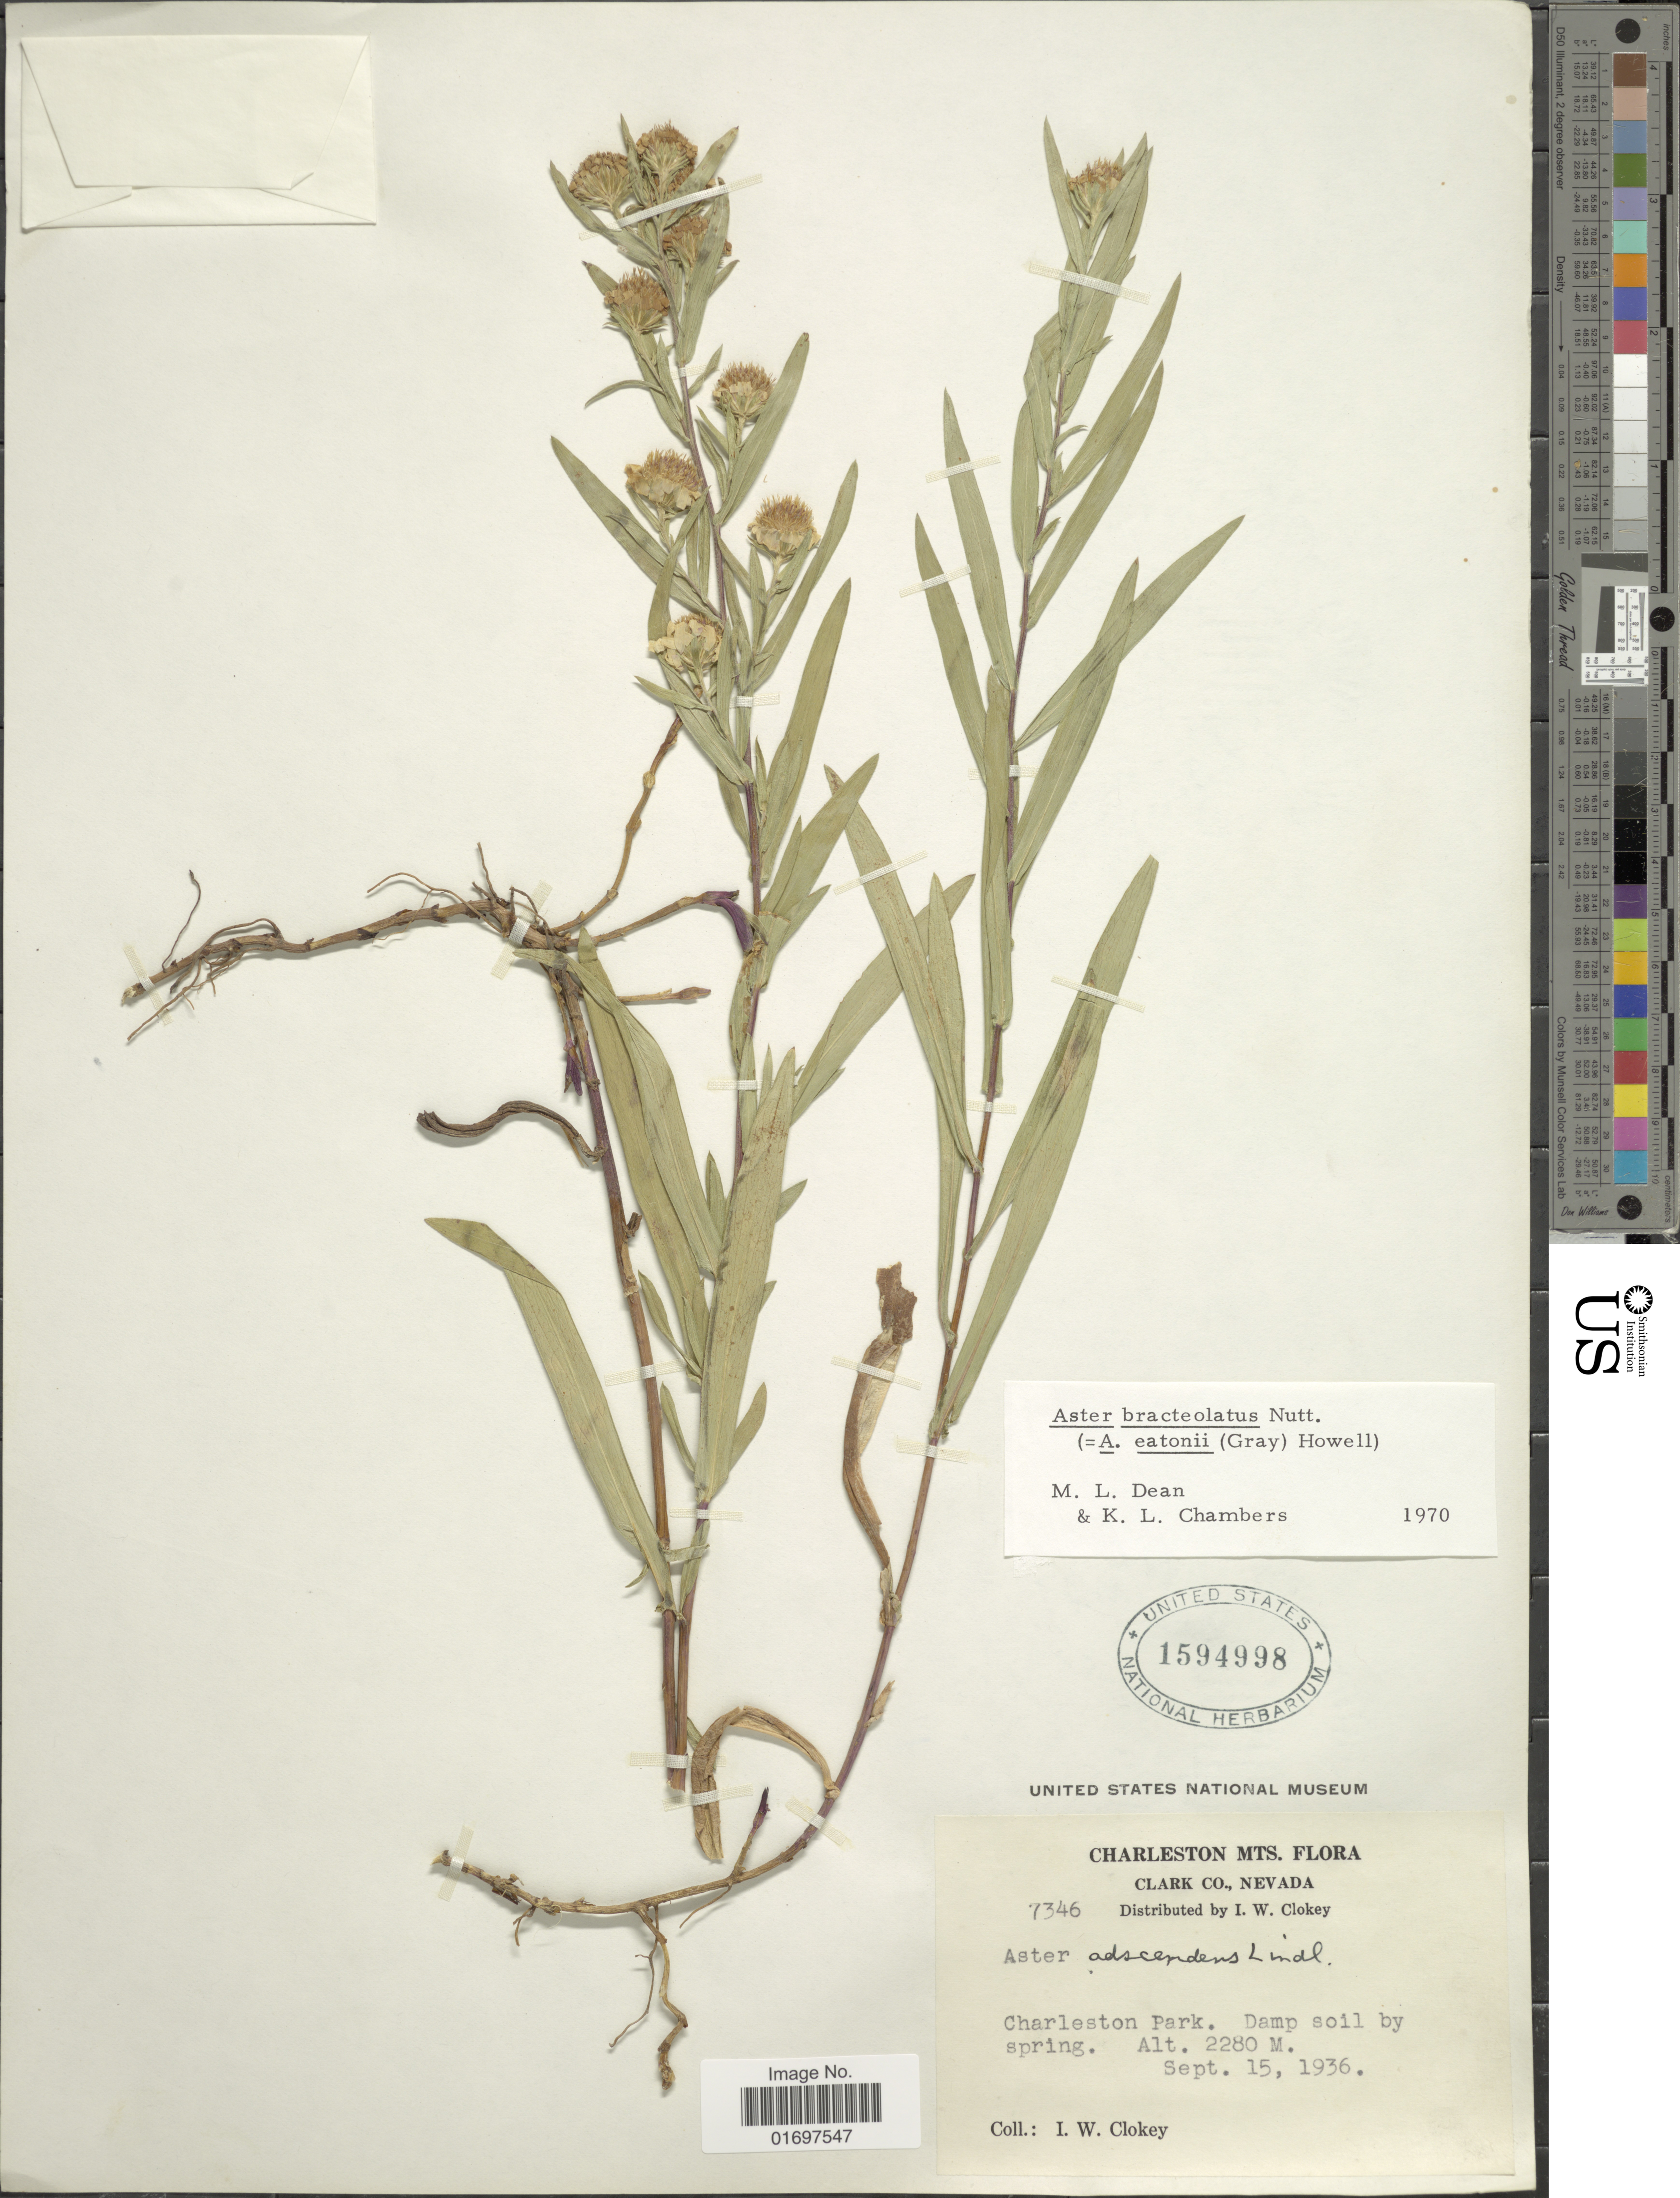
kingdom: Plantae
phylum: Tracheophyta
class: Magnoliopsida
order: Asterales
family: Asteraceae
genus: Symphyotrichum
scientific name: Symphyotrichum bracteolatum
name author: (Nutt.) G.L. Nesom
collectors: I. W. Clokey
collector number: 7346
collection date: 1936-09-15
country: United States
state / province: Nevada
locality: Charleston Mts, Clark co., Nevada. Charleston Park.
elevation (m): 2280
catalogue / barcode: US 1594998